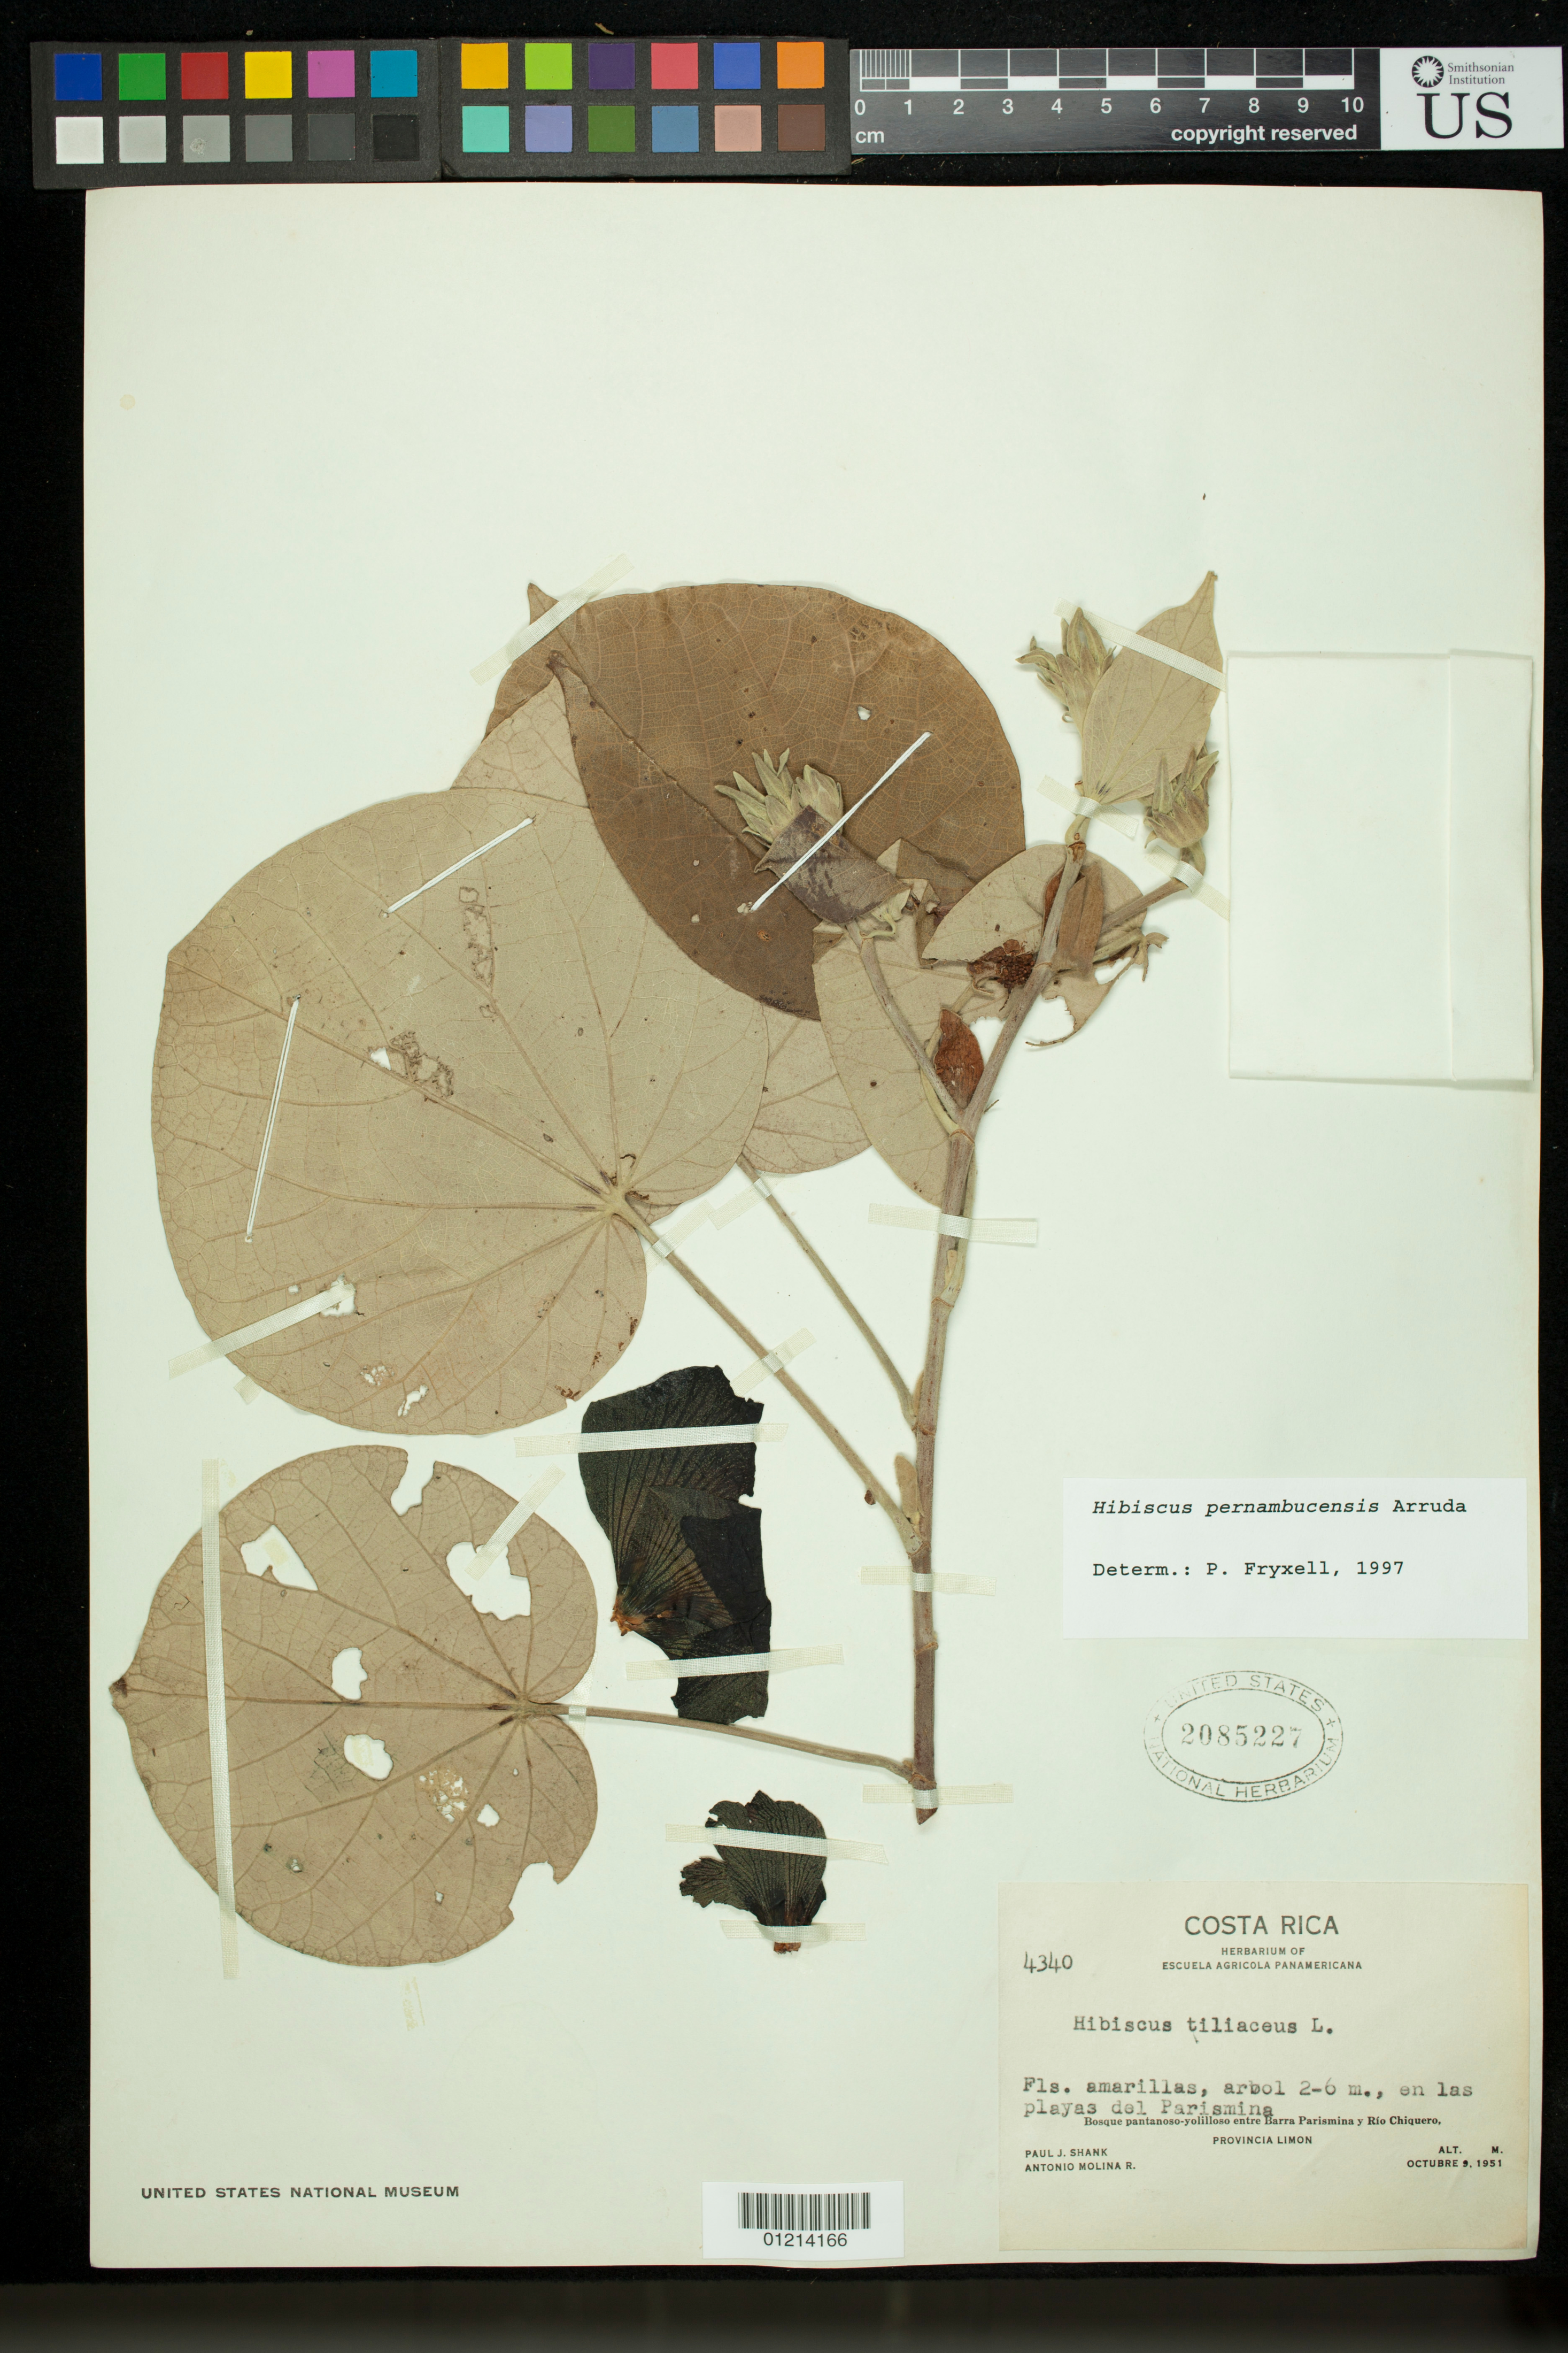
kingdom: Plantae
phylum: Tracheophyta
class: Magnoliopsida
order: Malvales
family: Malvaceae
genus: Talipariti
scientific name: Talipariti tiliaceum var. tiliaceum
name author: (L.) Fryxell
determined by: Dorr, Laurence J., Curator (BOT), Smithsonian Institution - National Museum of Natural History (UNITED STATES)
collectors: P. J. Shank & A. Molina R.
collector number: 4340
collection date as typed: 10 Sep 1951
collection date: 1951-09-10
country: Costa Rica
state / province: Limón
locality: En las playas del Parismina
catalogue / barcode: US 2085227